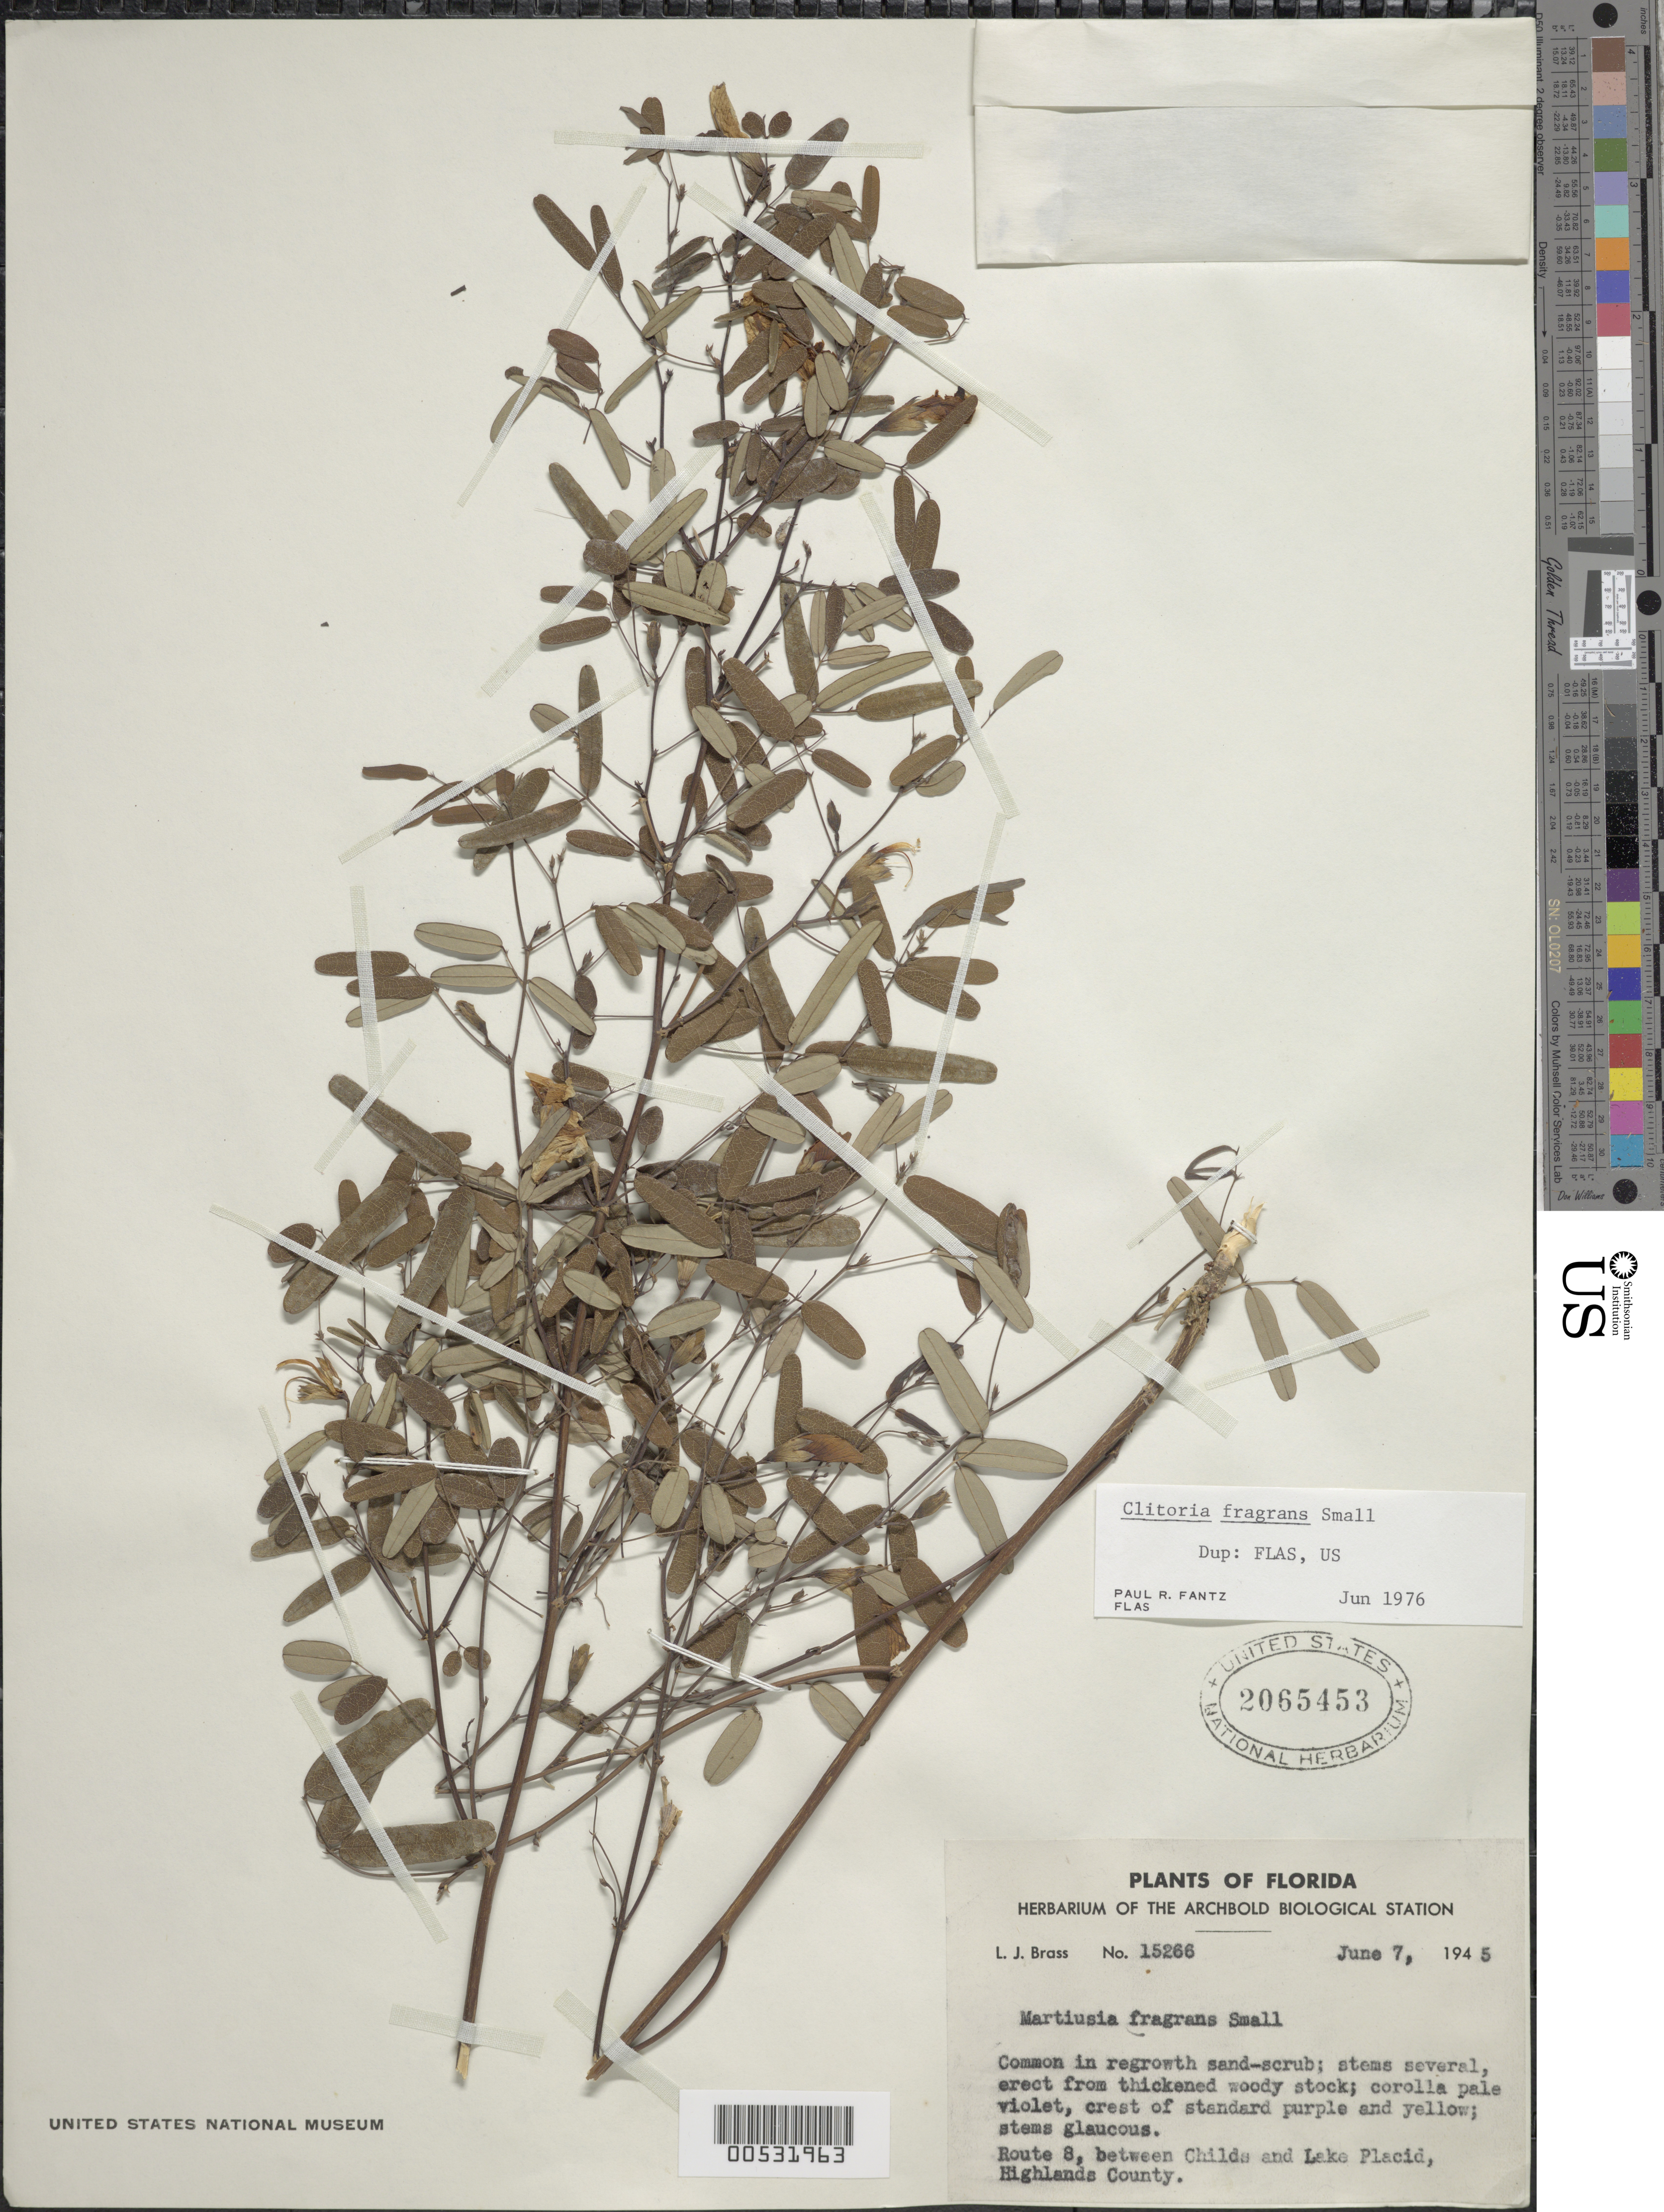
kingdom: Plantae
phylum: Tracheophyta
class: Magnoliopsida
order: Fabales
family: Fabaceae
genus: Clitoria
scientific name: Clitoria fragrans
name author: Small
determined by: Faden, Robert B., (US), Smithsonian Institution - National Museum of Natural History (UNITED STATES)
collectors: L. J. Brass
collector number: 15266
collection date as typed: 07 Jun 1945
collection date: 1945-06-07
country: United States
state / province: Florida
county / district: Highlands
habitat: Common in regrowth sand-scrub.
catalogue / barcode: US 2065453